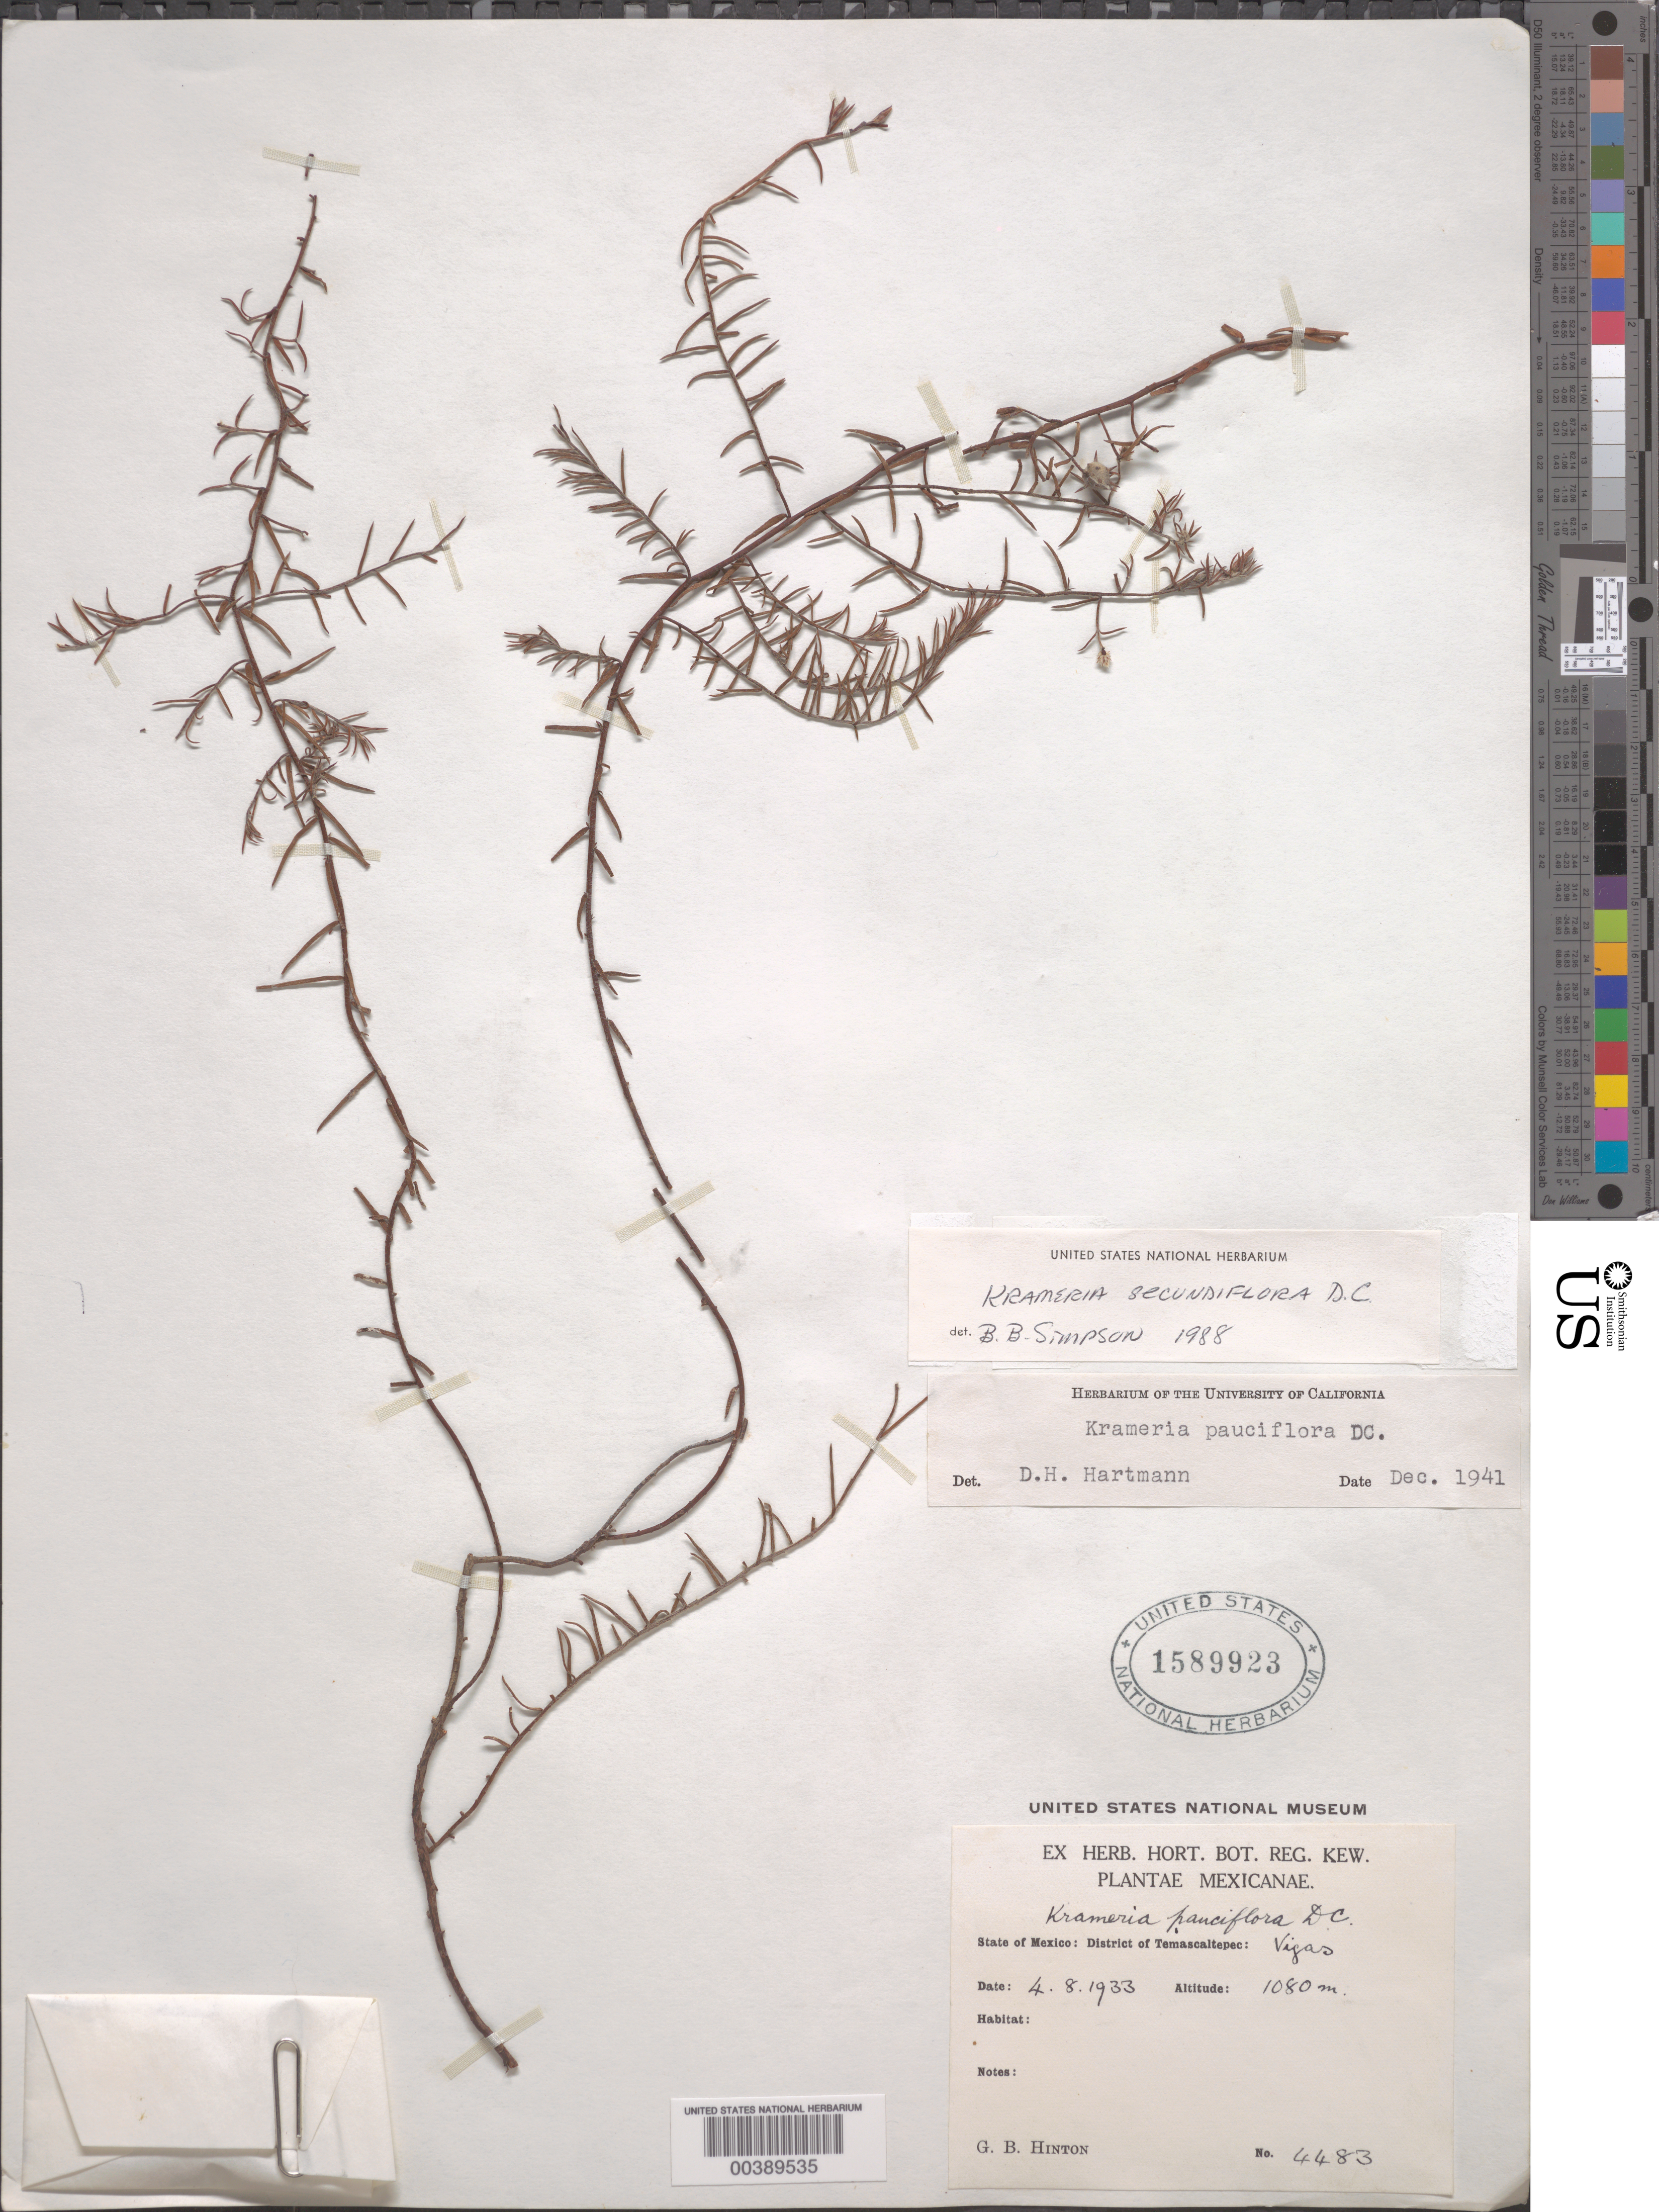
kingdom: Plantae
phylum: Tracheophyta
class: Magnoliopsida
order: Zygophyllales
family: Krameriaceae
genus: Krameria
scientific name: Krameria secundiflora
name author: DC.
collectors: G. B. Hinton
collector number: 4483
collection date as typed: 04 Aug 1933 or 08 Apr 1933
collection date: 1933-04-08 or 1933-08-04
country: Mexico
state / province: México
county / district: Temascaltepec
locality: Vigas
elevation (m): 1080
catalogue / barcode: US 1589923